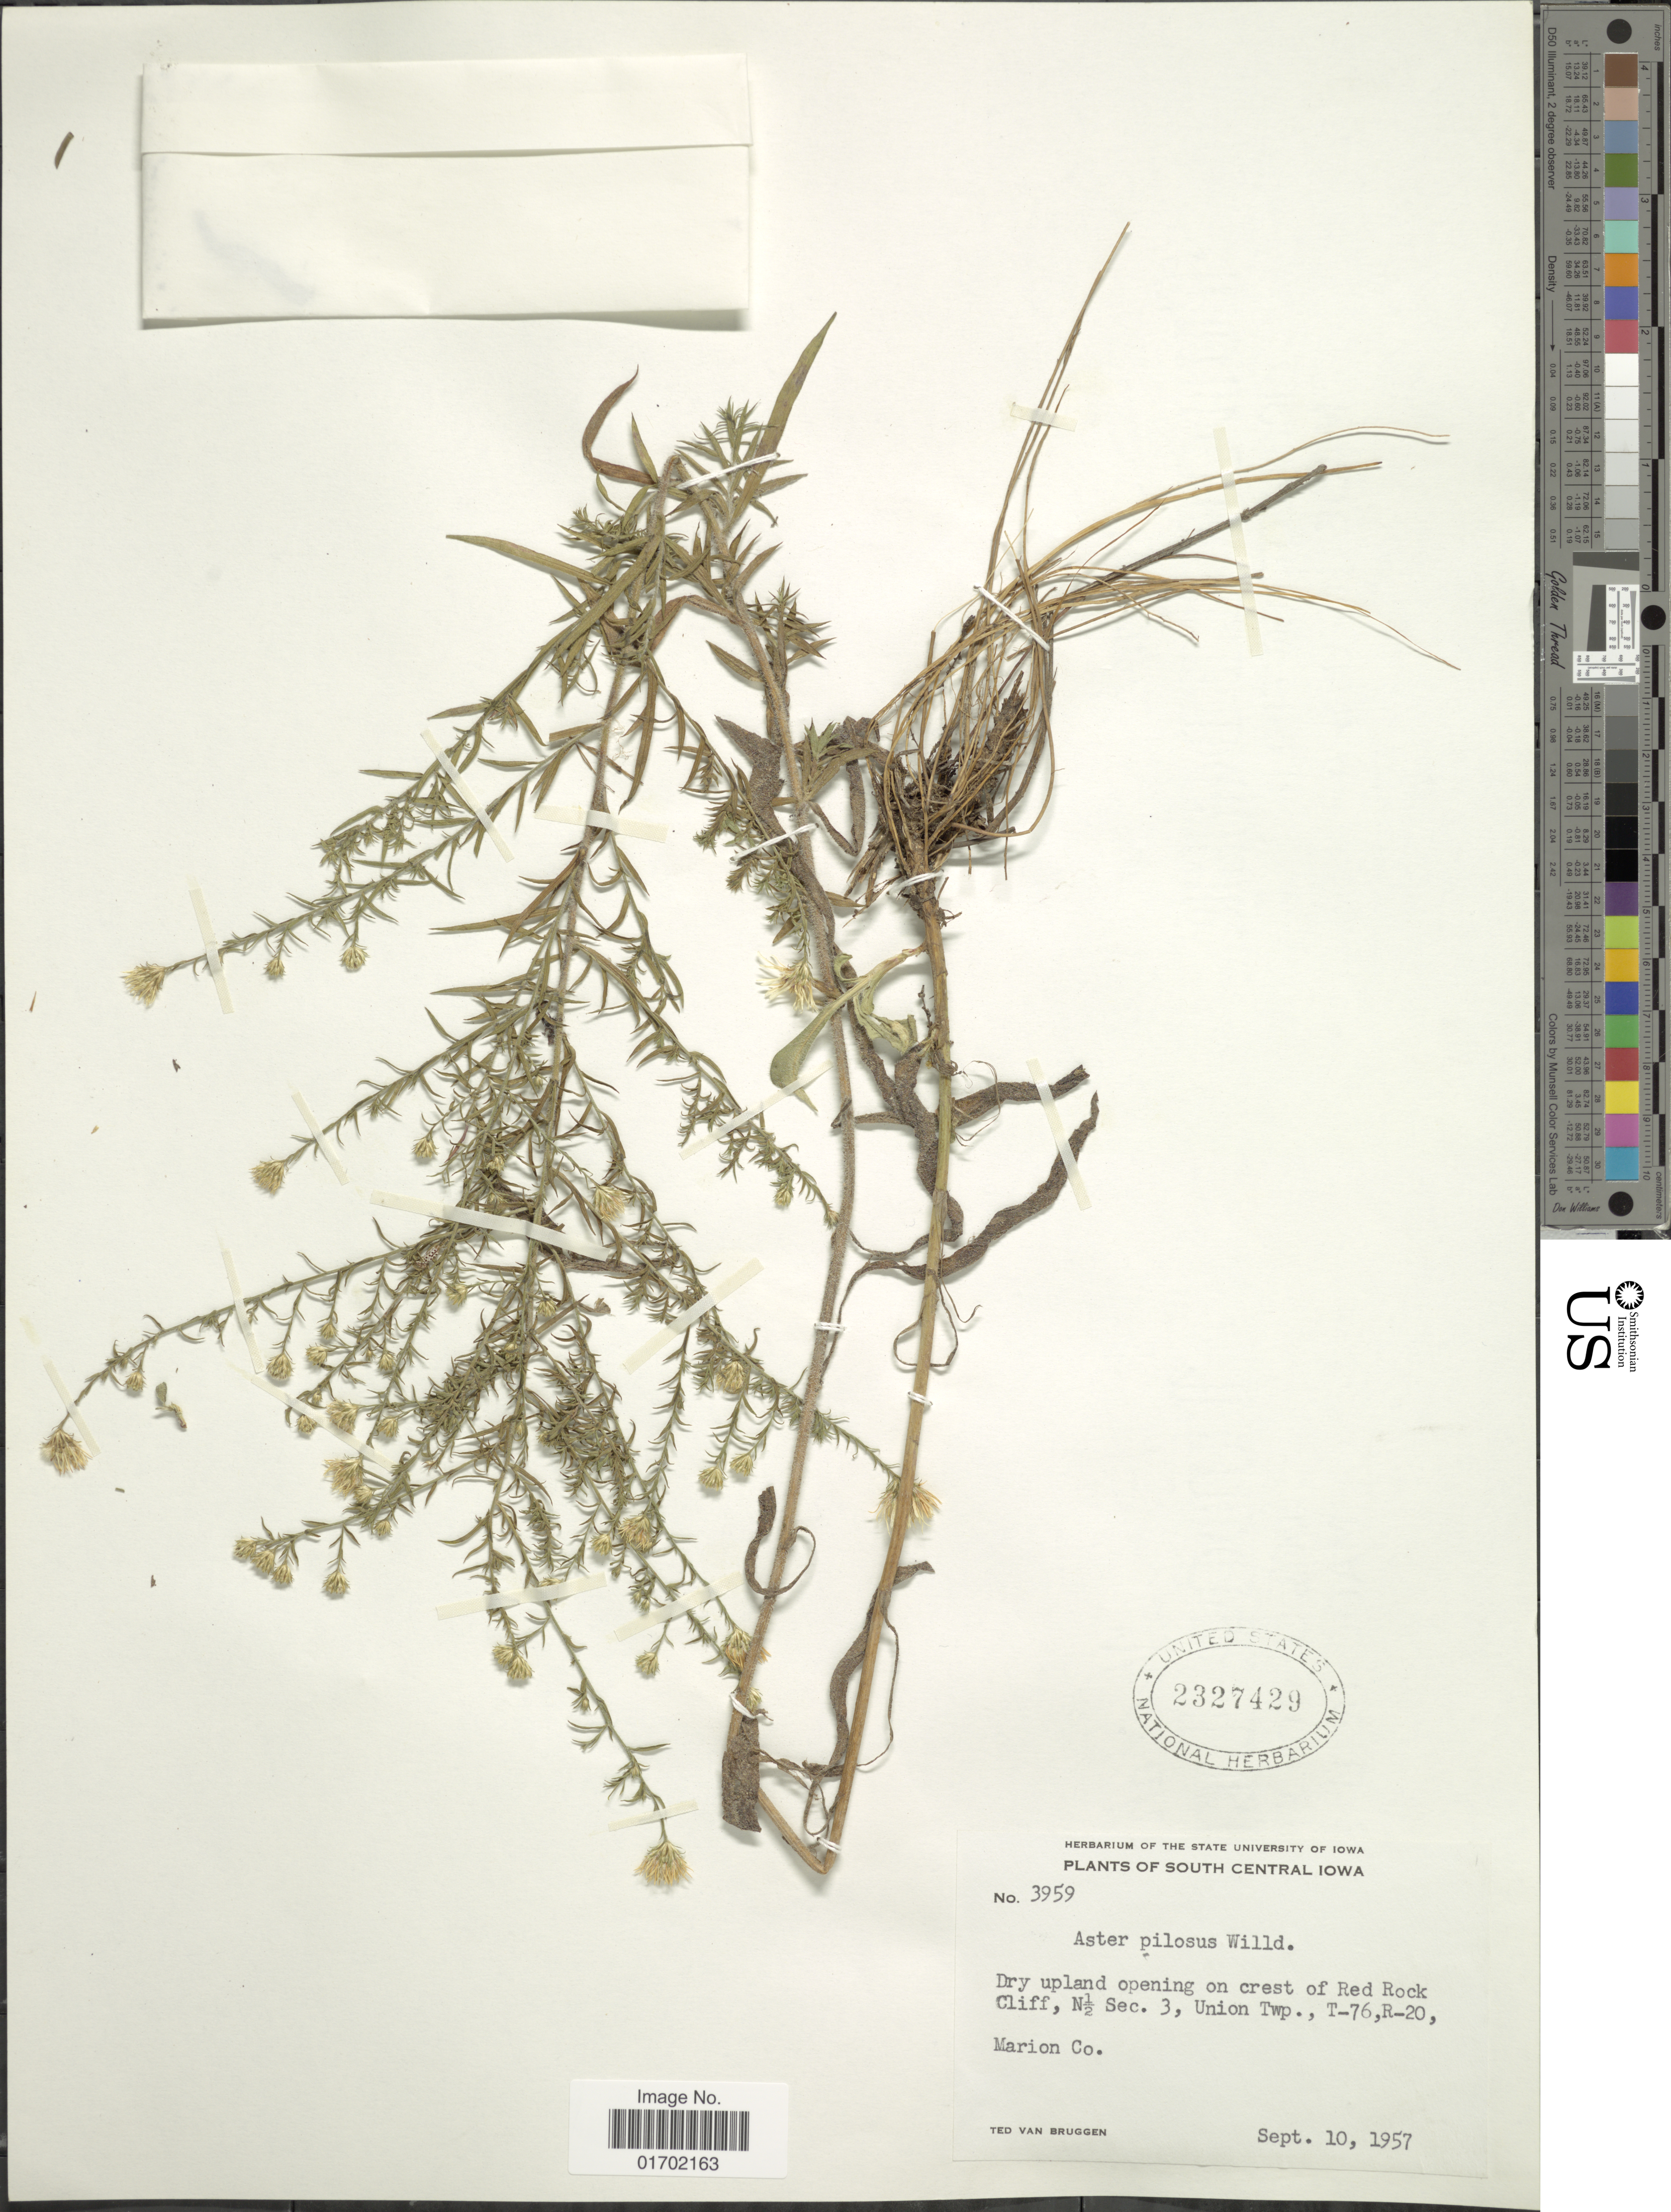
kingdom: Plantae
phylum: Tracheophyta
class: Magnoliopsida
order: Asterales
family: Asteraceae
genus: Symphyotrichum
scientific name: Symphyotrichum pilosum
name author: (Willd.) G.L. Nesom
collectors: T. van Bruggen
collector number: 3959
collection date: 1957-09-10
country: United States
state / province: Iowa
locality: South Central Iowa, on crest of Red Rock Cliff, N½ Sec. 3, Union Twp., T-76, R-20, Marion Co.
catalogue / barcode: US 2327429